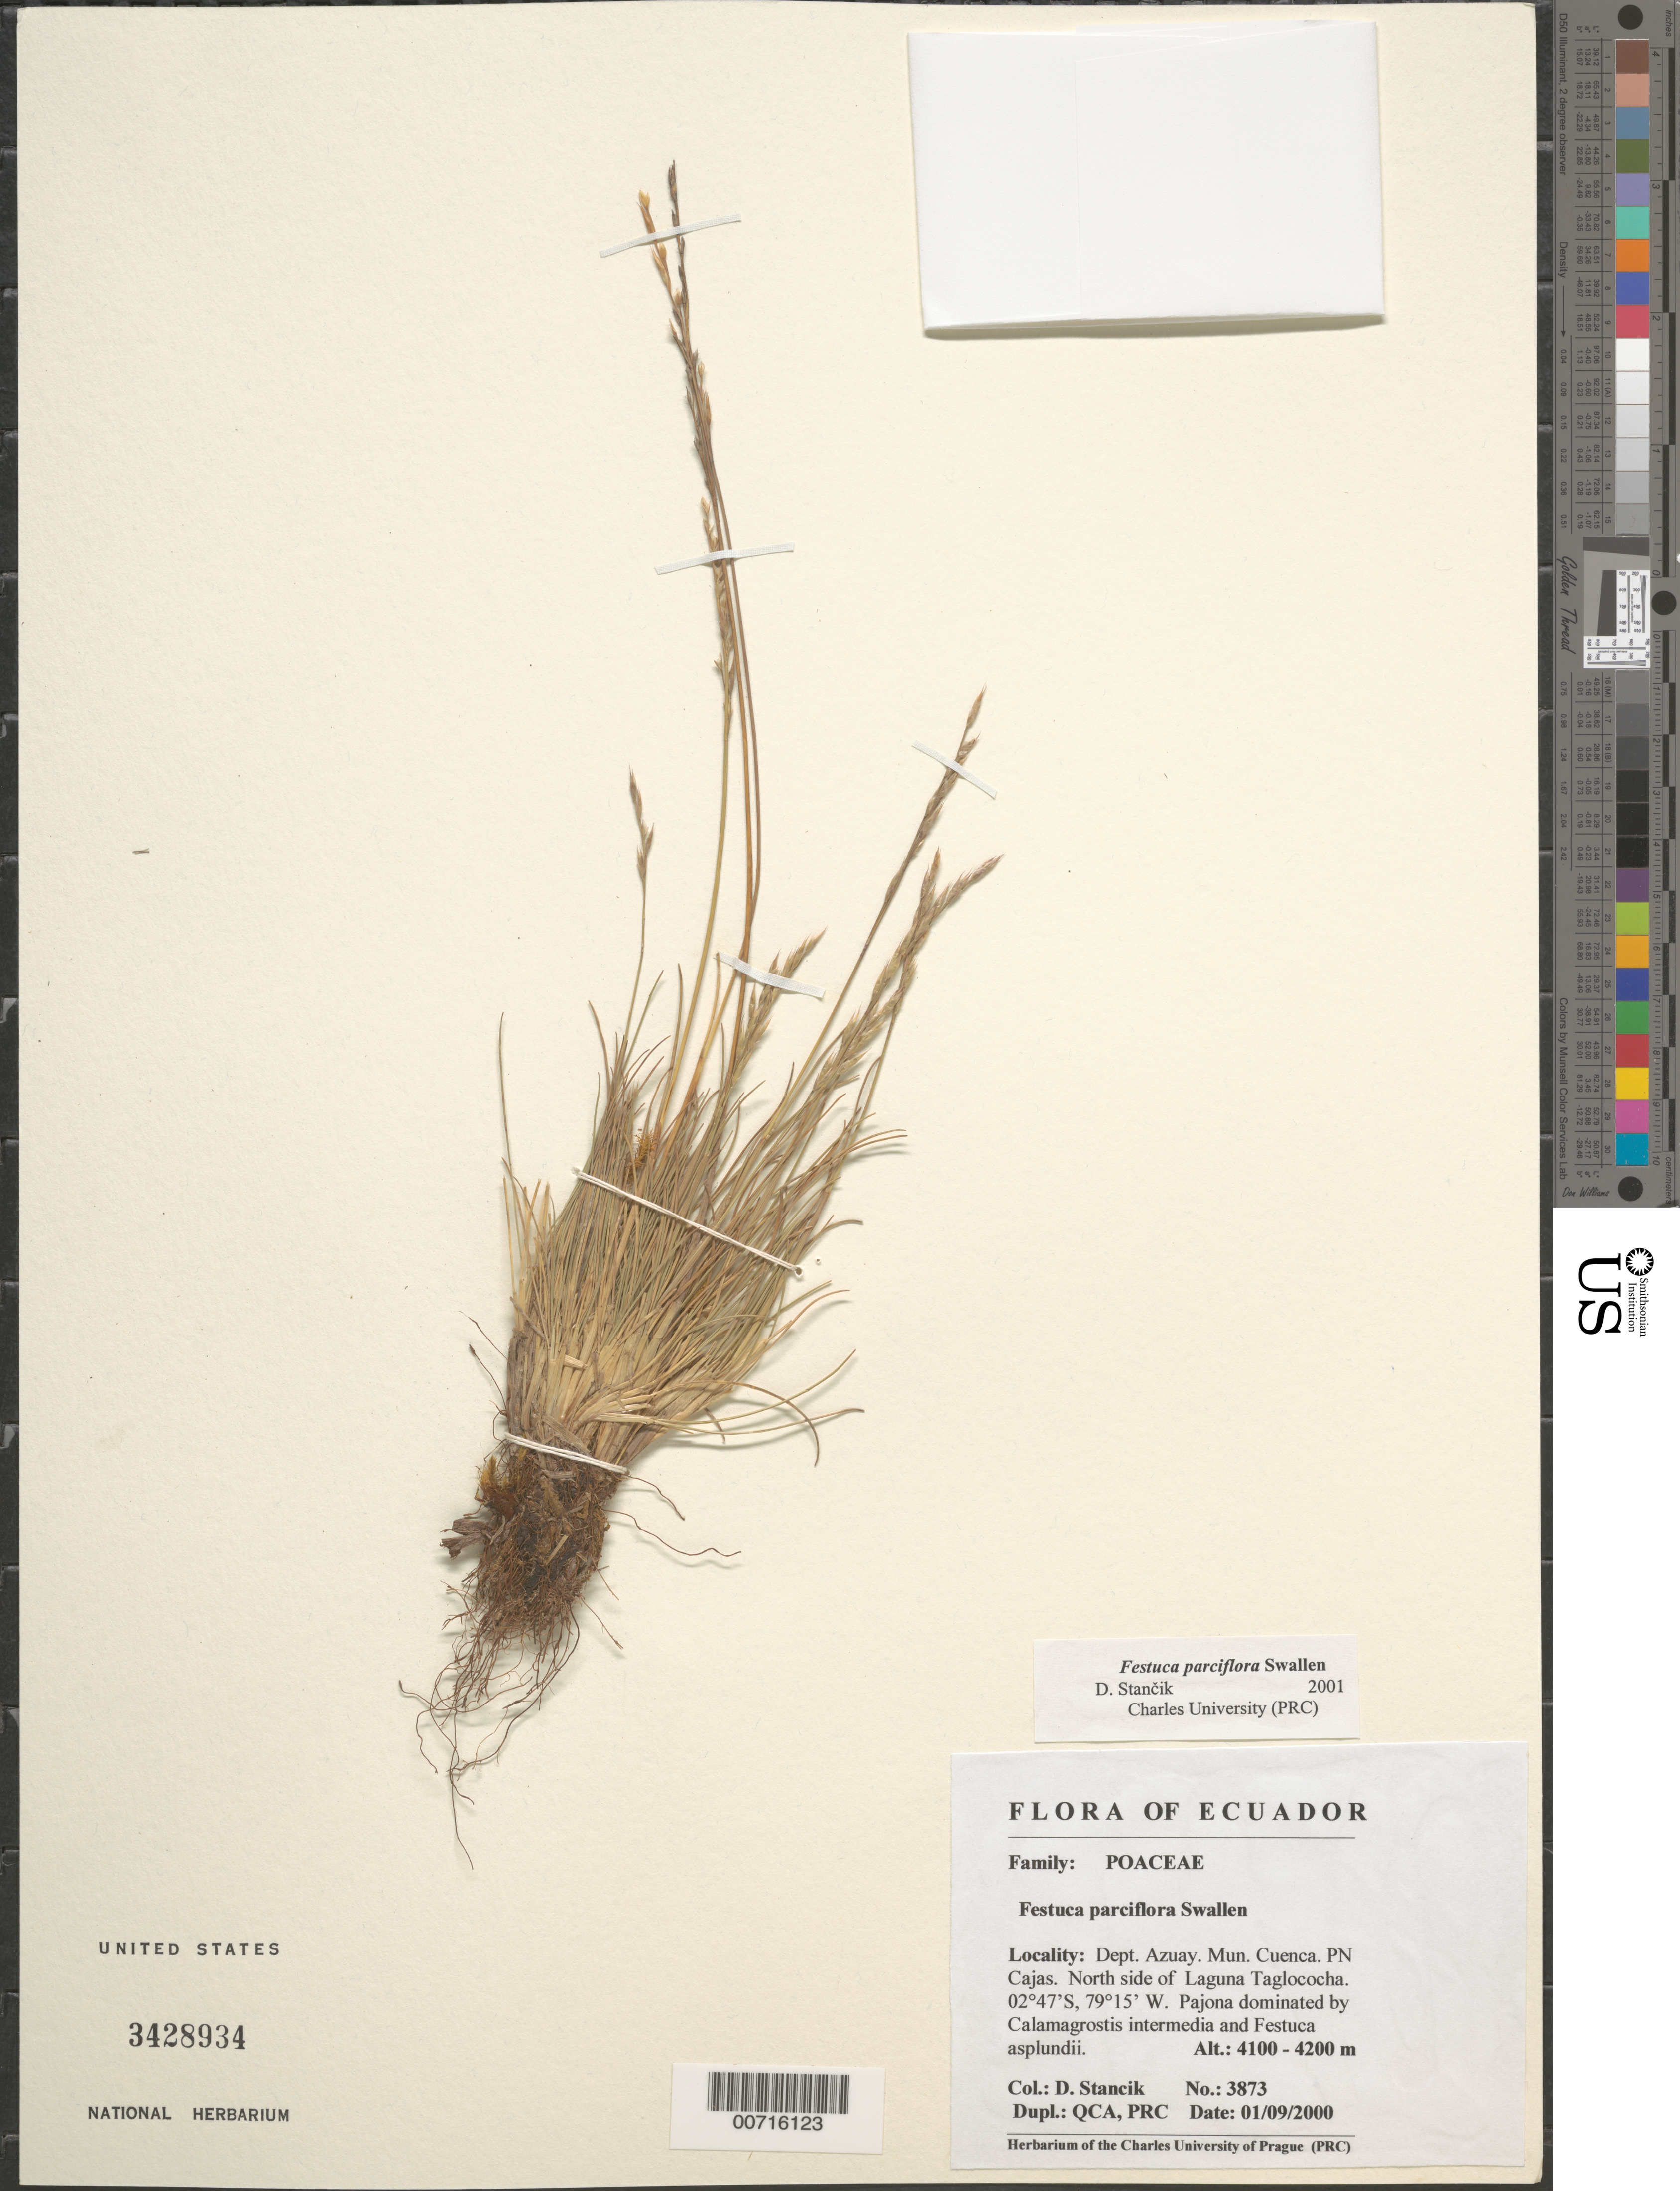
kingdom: Plantae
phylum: Tracheophyta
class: Liliopsida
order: Poales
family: Poaceae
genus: Festuca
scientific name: Festuca parciflora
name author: Swallen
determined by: Stancik, D.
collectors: D. Stancik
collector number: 3873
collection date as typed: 01 Sep 2000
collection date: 2000-09-01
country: Ecuador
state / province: Azuay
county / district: Cuenca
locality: PN Cajas. North side of Laguna Taglococha.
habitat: Pajona dominated by Calamagrostis intermedia and Festuca asplundii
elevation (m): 4100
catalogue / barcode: US 3428934